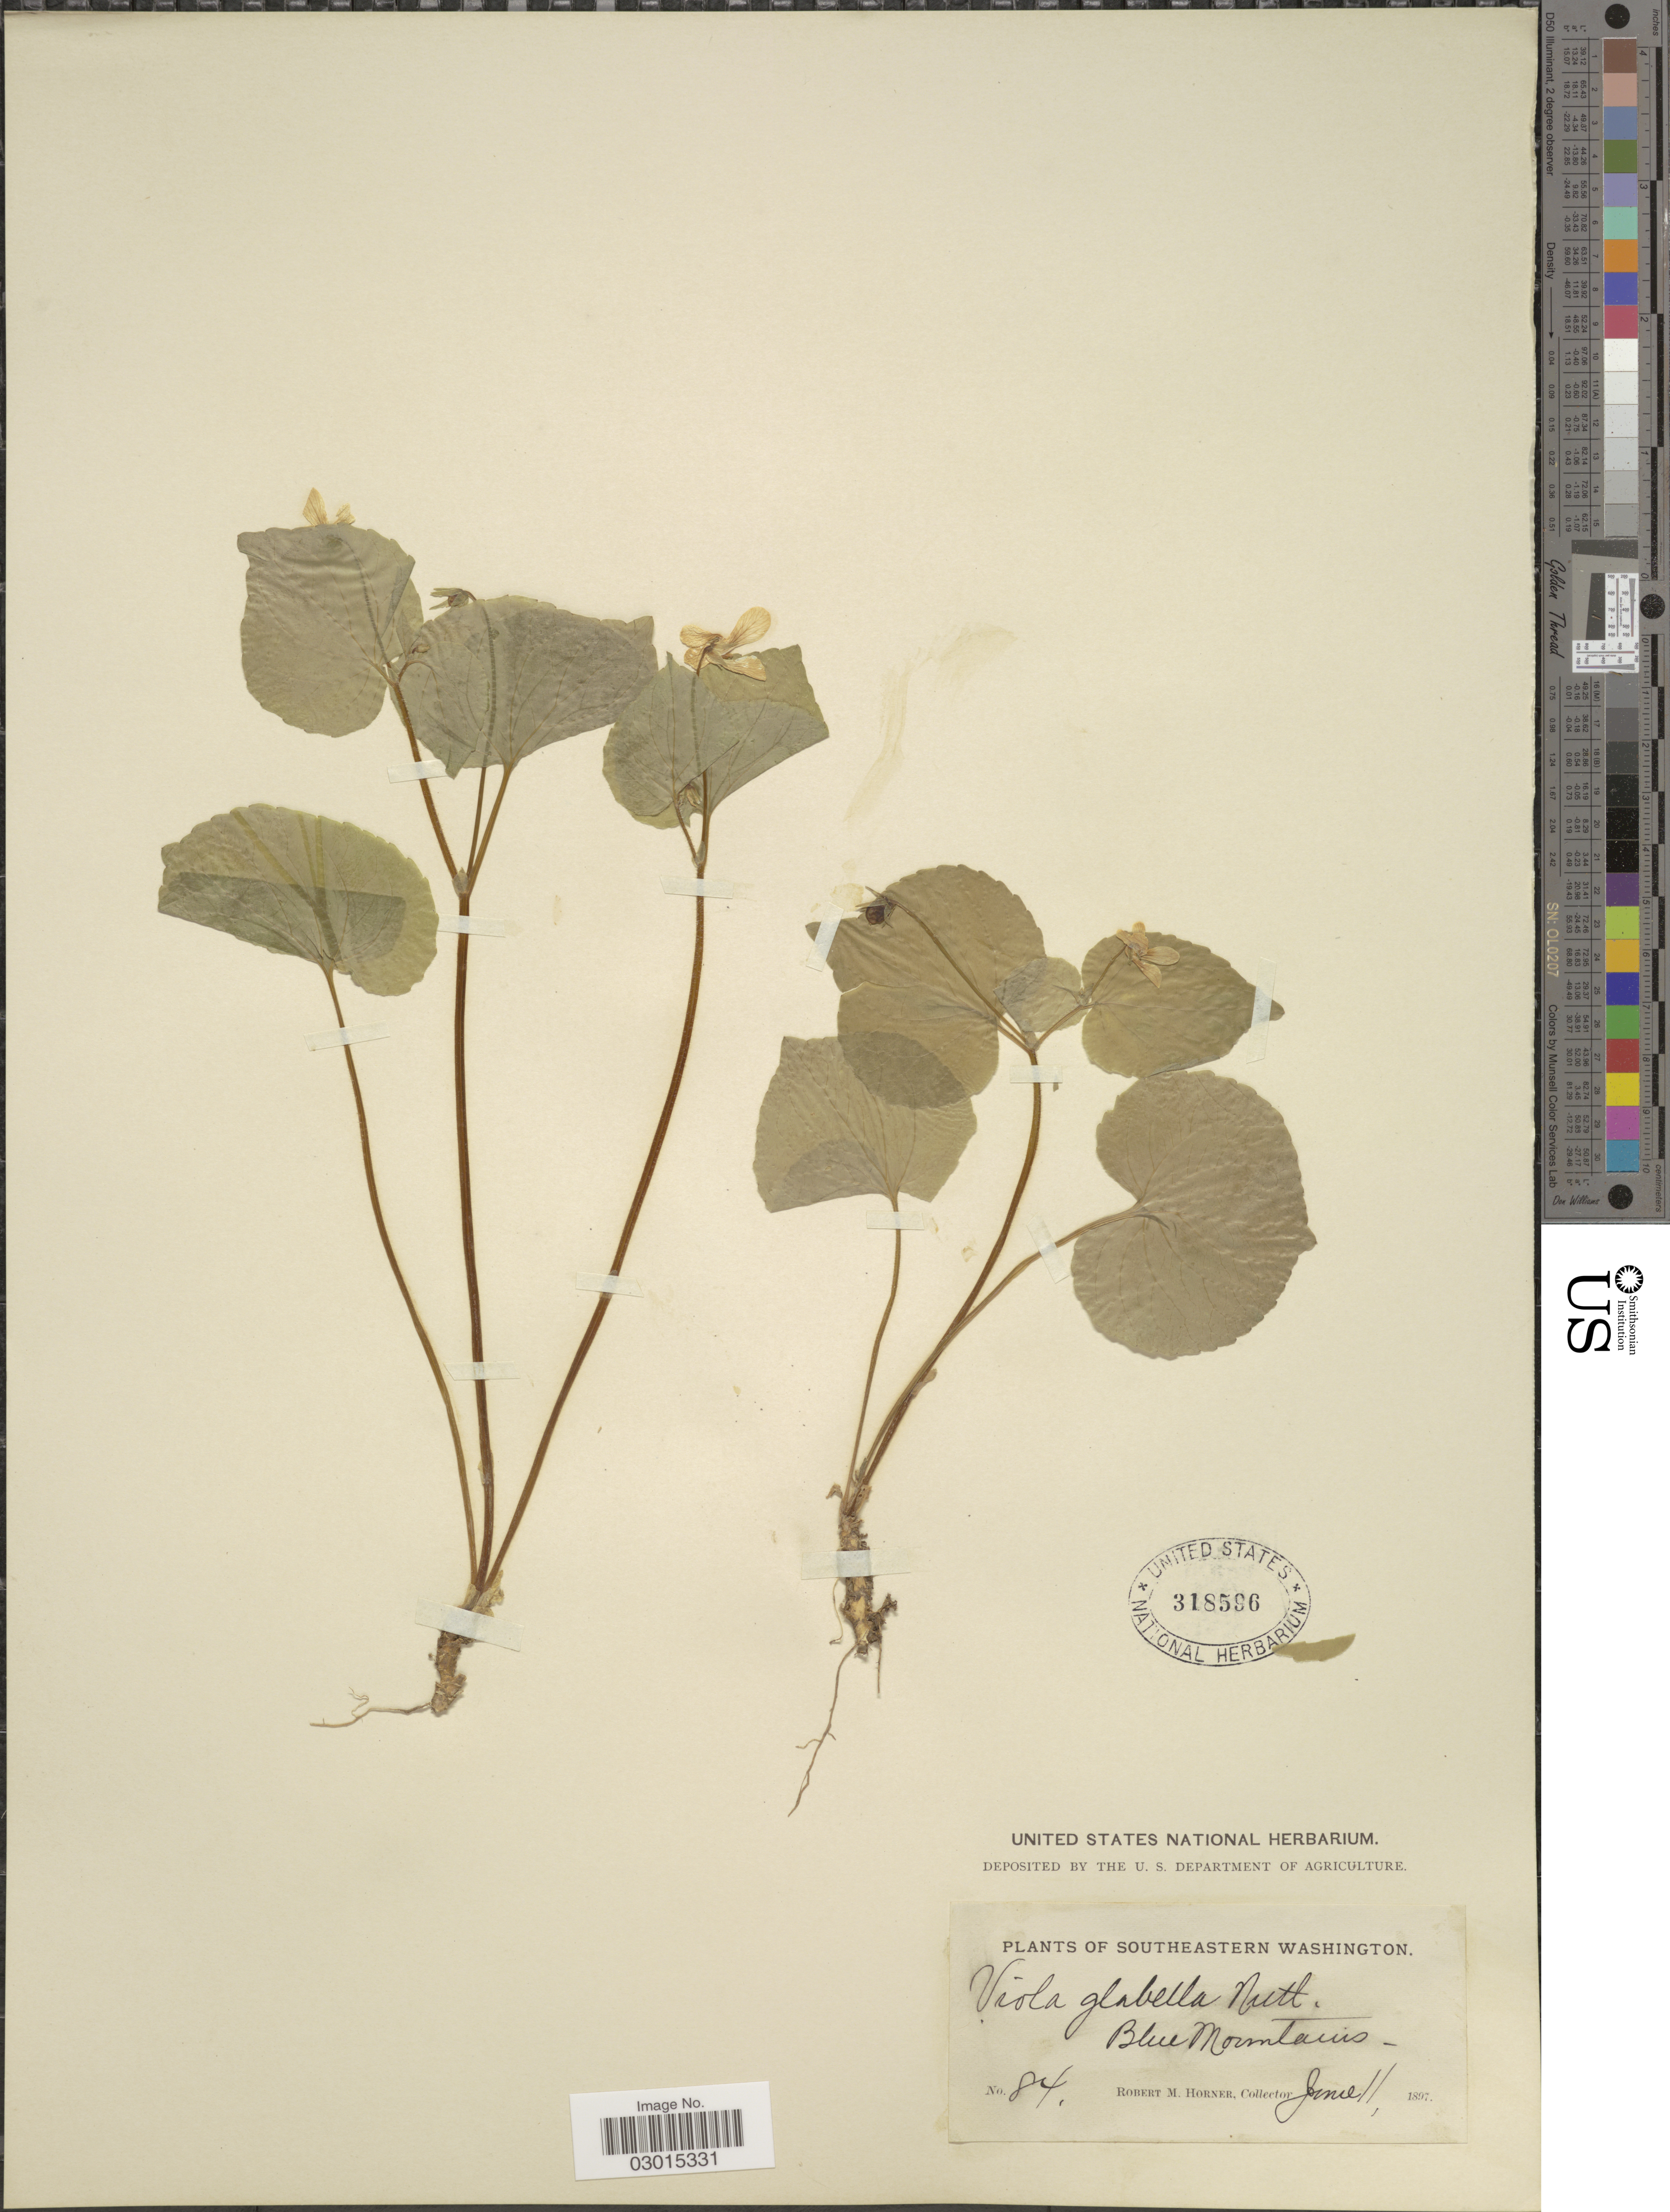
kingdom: Plantae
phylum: Tracheophyta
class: Magnoliopsida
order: Malpighiales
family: Violaceae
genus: Viola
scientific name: Viola glabella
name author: Nutt.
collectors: R. Horner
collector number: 84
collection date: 1897-06-11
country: United States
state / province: Washington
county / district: Clallam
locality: Southeastern Washington. Blue Mountains.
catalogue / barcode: US 318596